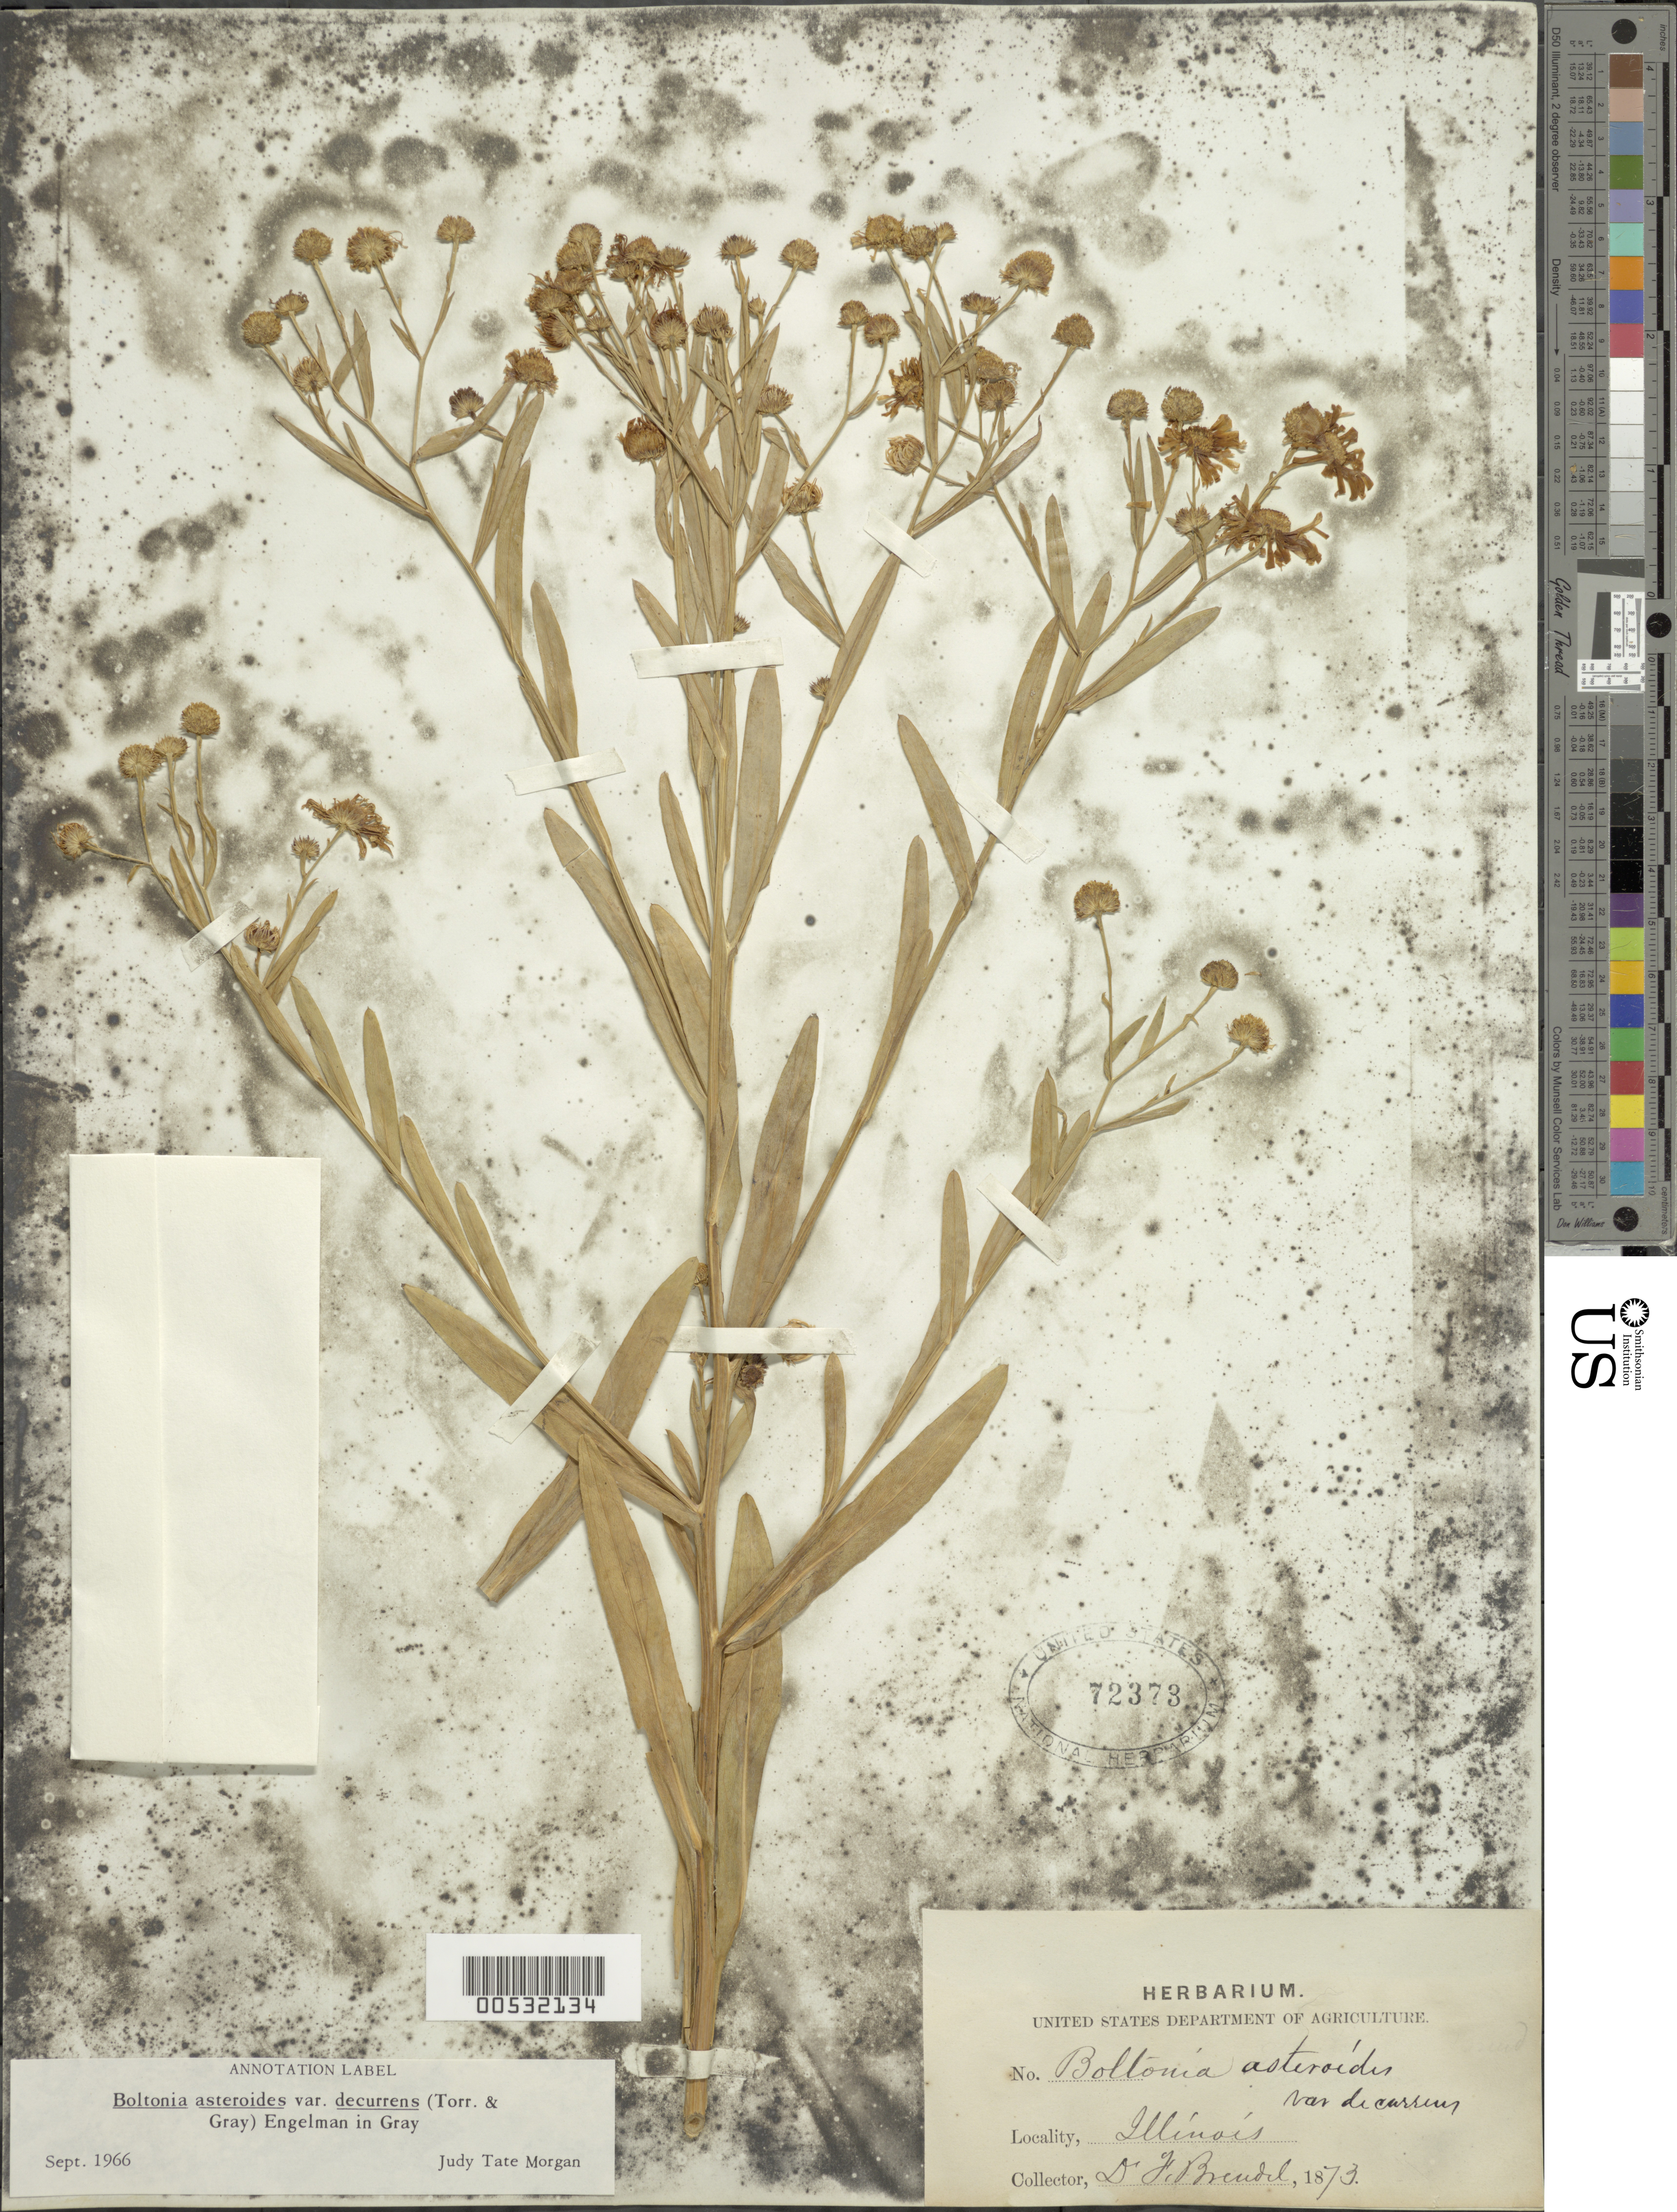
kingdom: Plantae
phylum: Tracheophyta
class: Magnoliopsida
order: Asterales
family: Asteraceae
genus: Boltonia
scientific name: Boltonia asteroides var. decurrens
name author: (Torr. & A. Gray) Engelm. in A. Gray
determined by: Morgan, J.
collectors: F. Brendel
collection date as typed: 1873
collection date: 1873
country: United States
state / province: Illinois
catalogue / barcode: US 72373